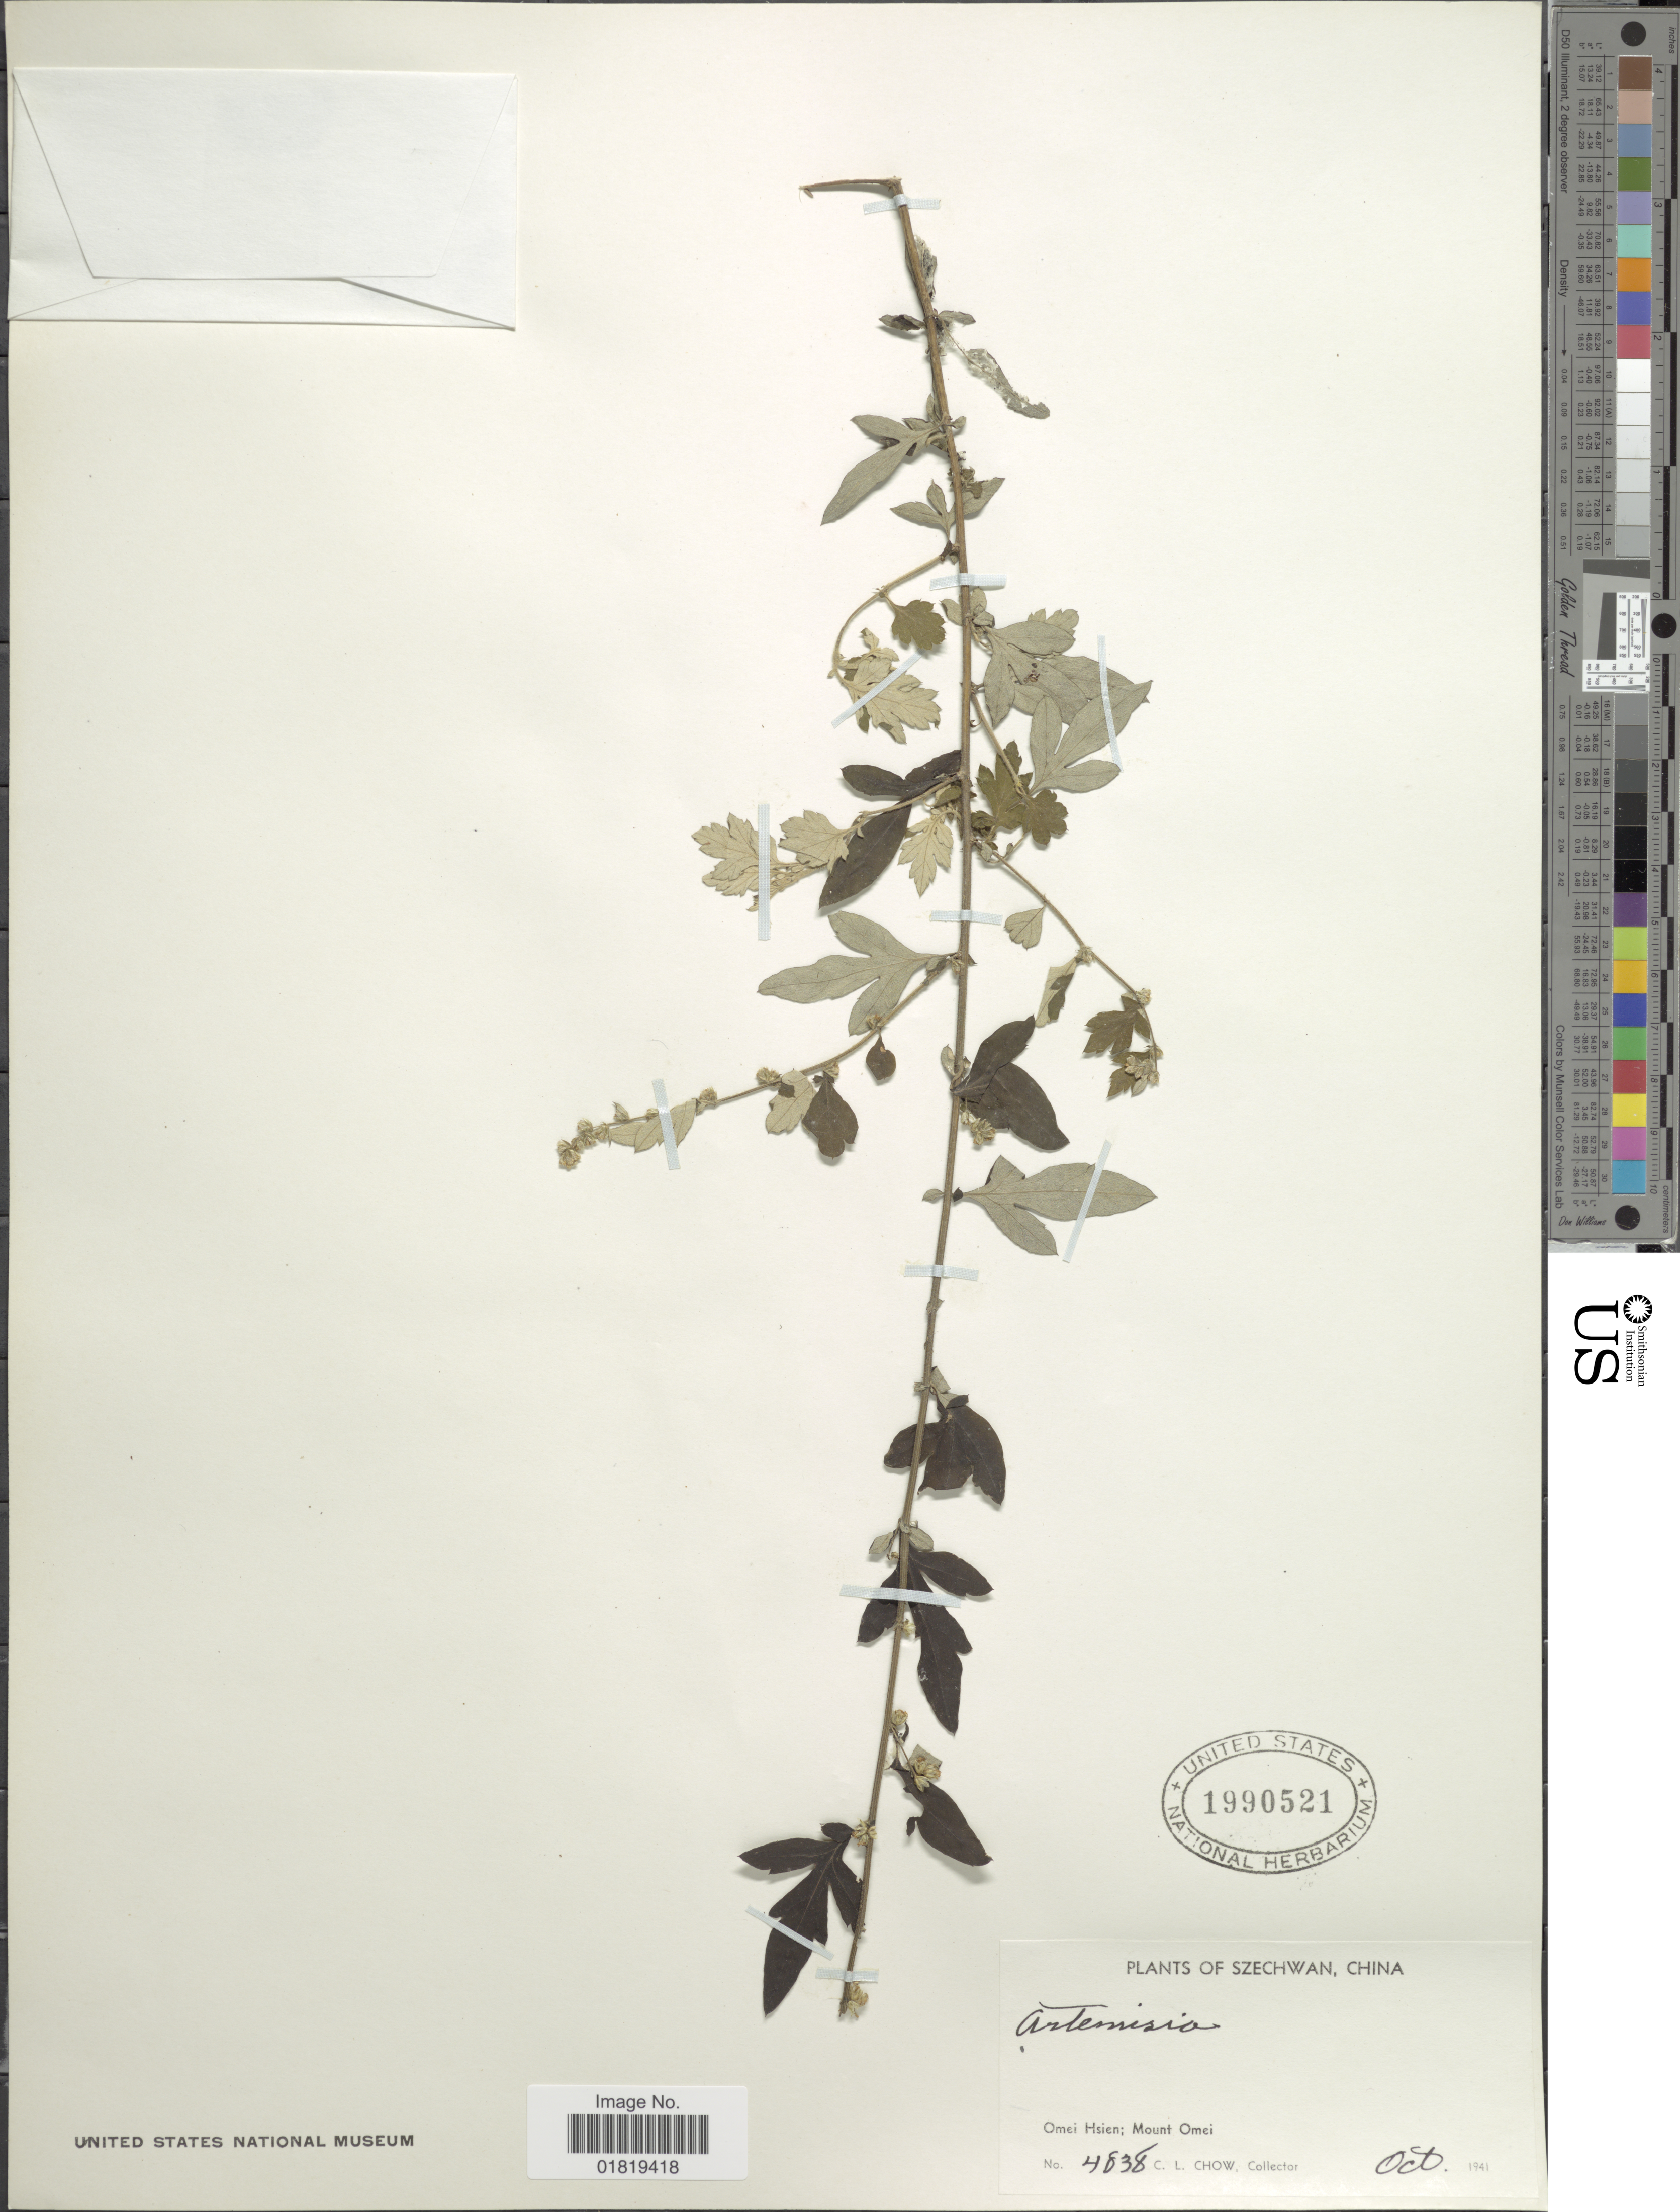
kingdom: Plantae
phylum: Tracheophyta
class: Magnoliopsida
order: Asterales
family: Asteraceae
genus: Artemisia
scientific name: Artemisia sp.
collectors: C. Chow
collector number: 4838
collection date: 1941-10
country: China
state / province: Sichuan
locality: Szechwan, Omei Hsien; Mount Omei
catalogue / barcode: US 1990521